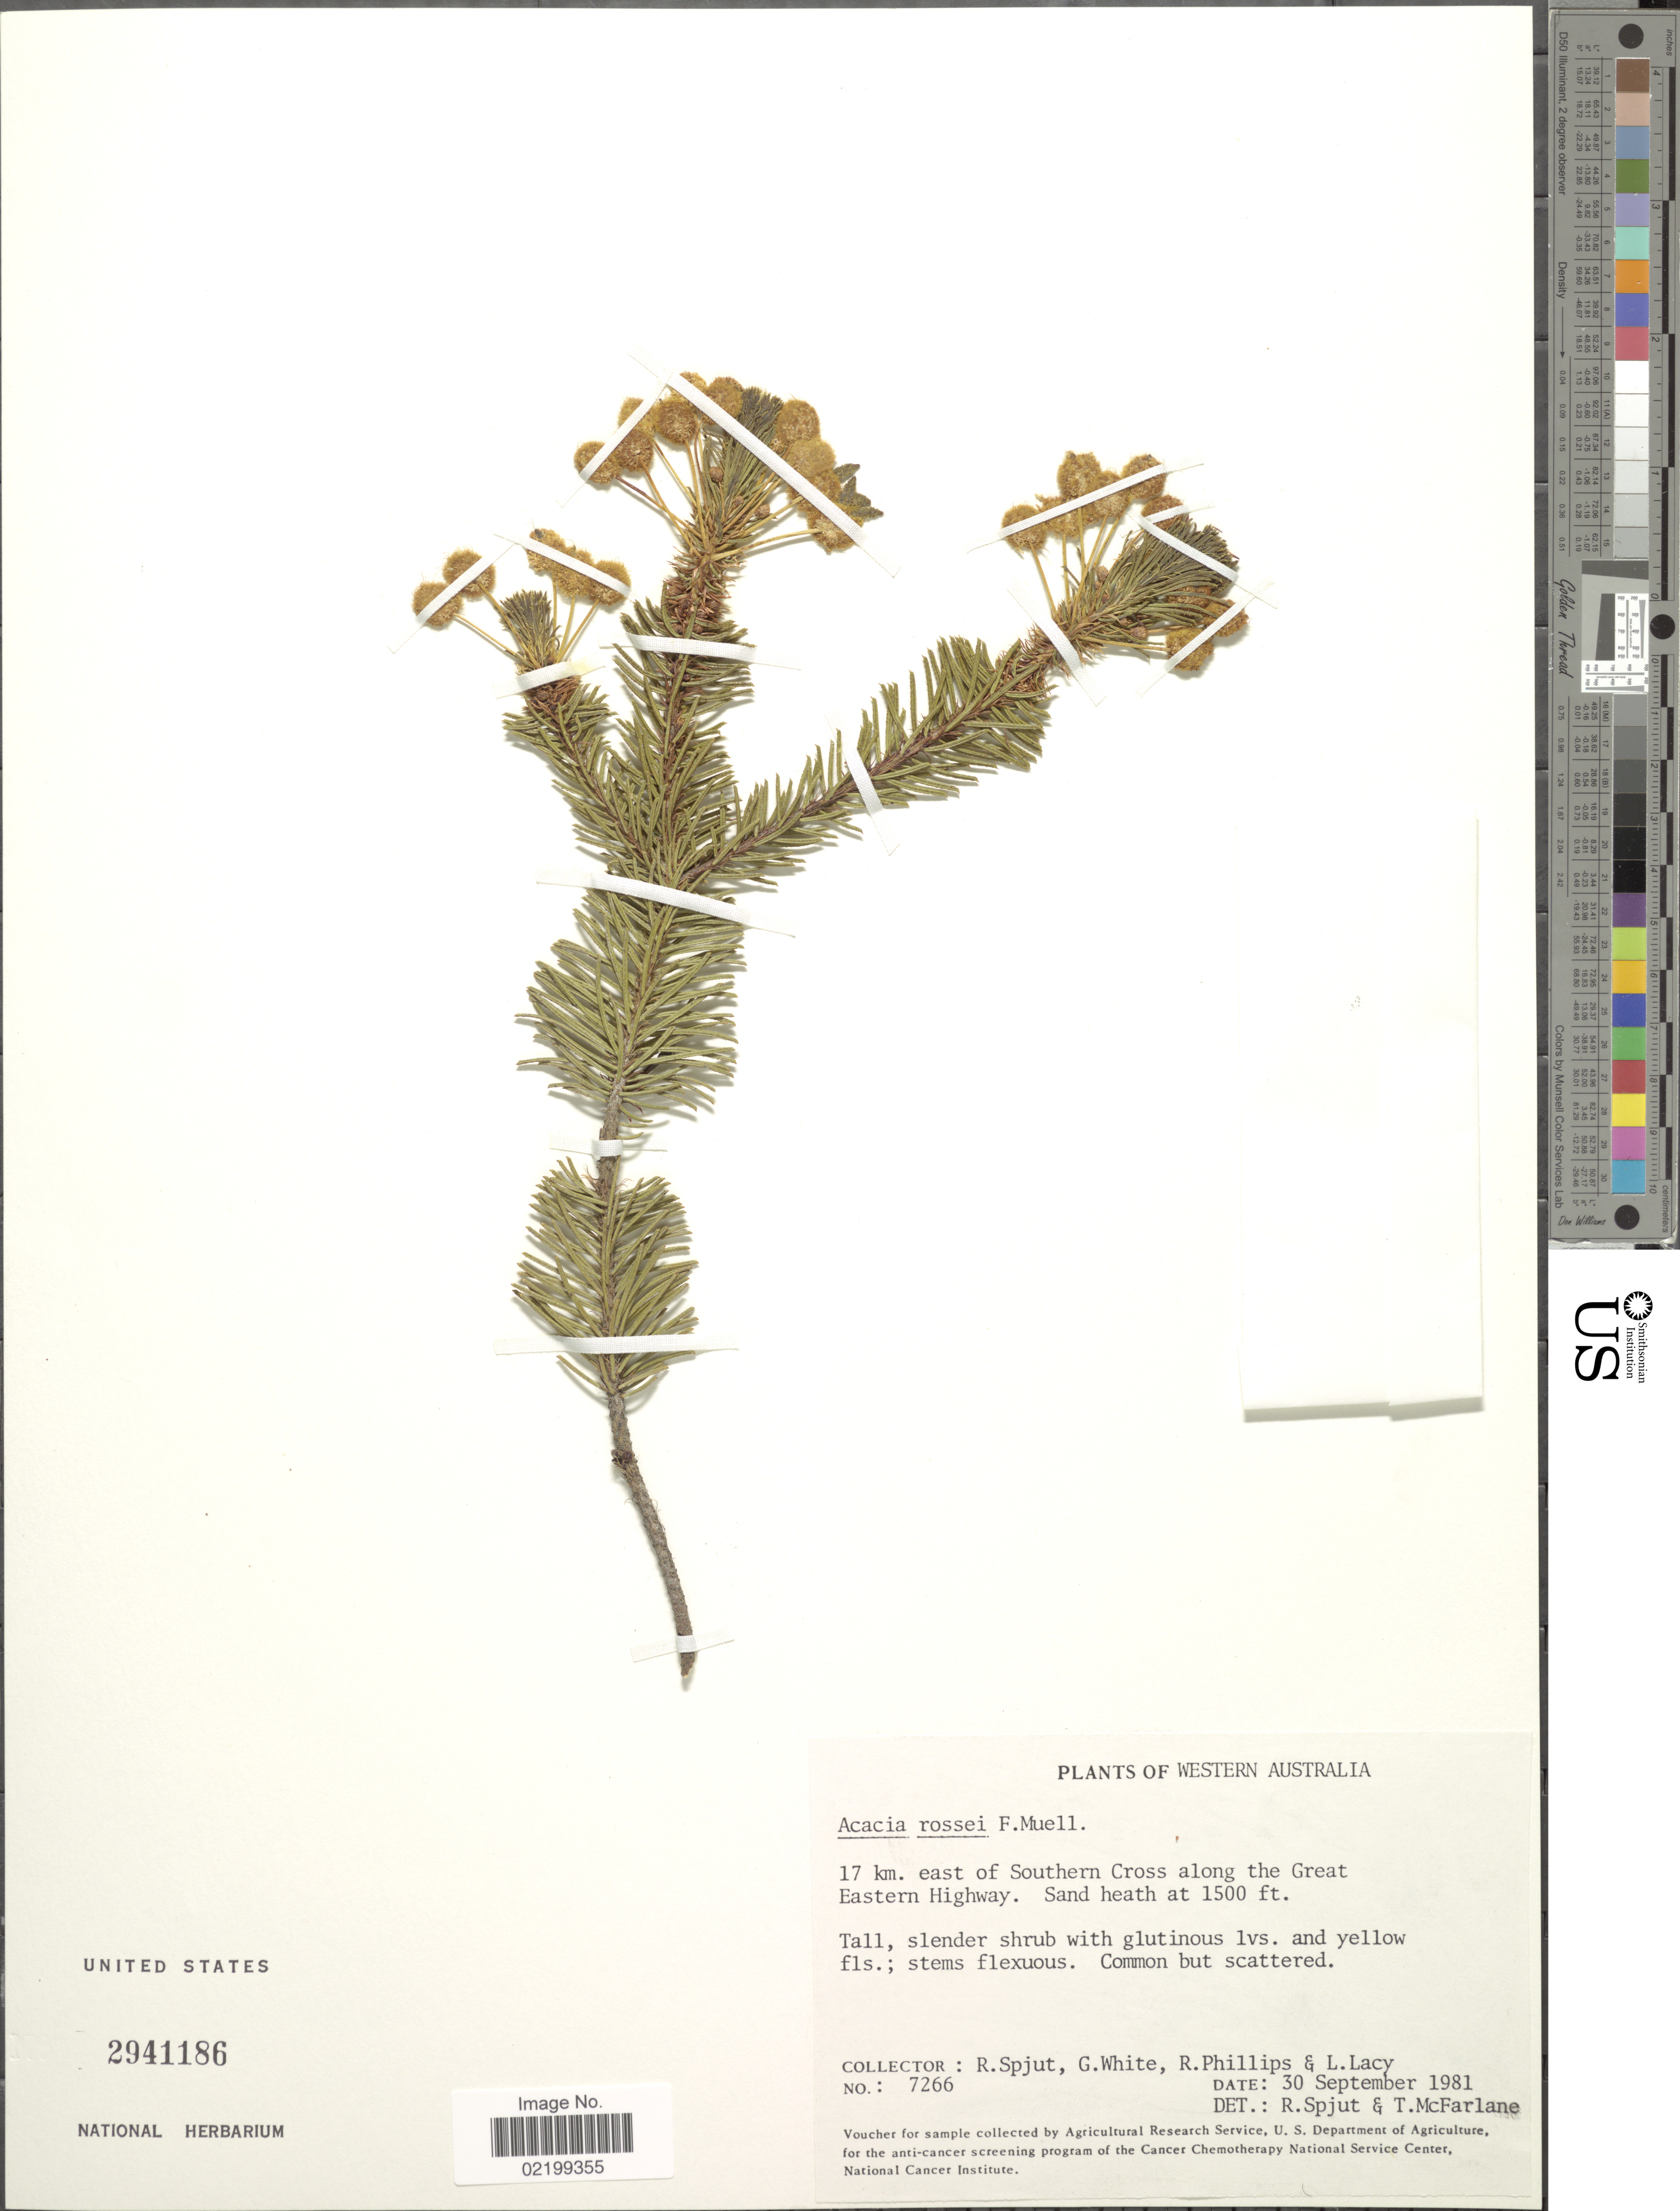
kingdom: Plantae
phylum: Tracheophyta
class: Magnoliopsida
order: Fabales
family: Fabaceae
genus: Acacia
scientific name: Acacia rossei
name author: F. Muell.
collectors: R. Spjut, G. White, R. Phillips & L. Lacy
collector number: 7266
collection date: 1981-09-30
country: Australia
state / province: Western Australia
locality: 17 km. east of Southern Cross along the Great Eastern Highway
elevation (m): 457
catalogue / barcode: US 2941186